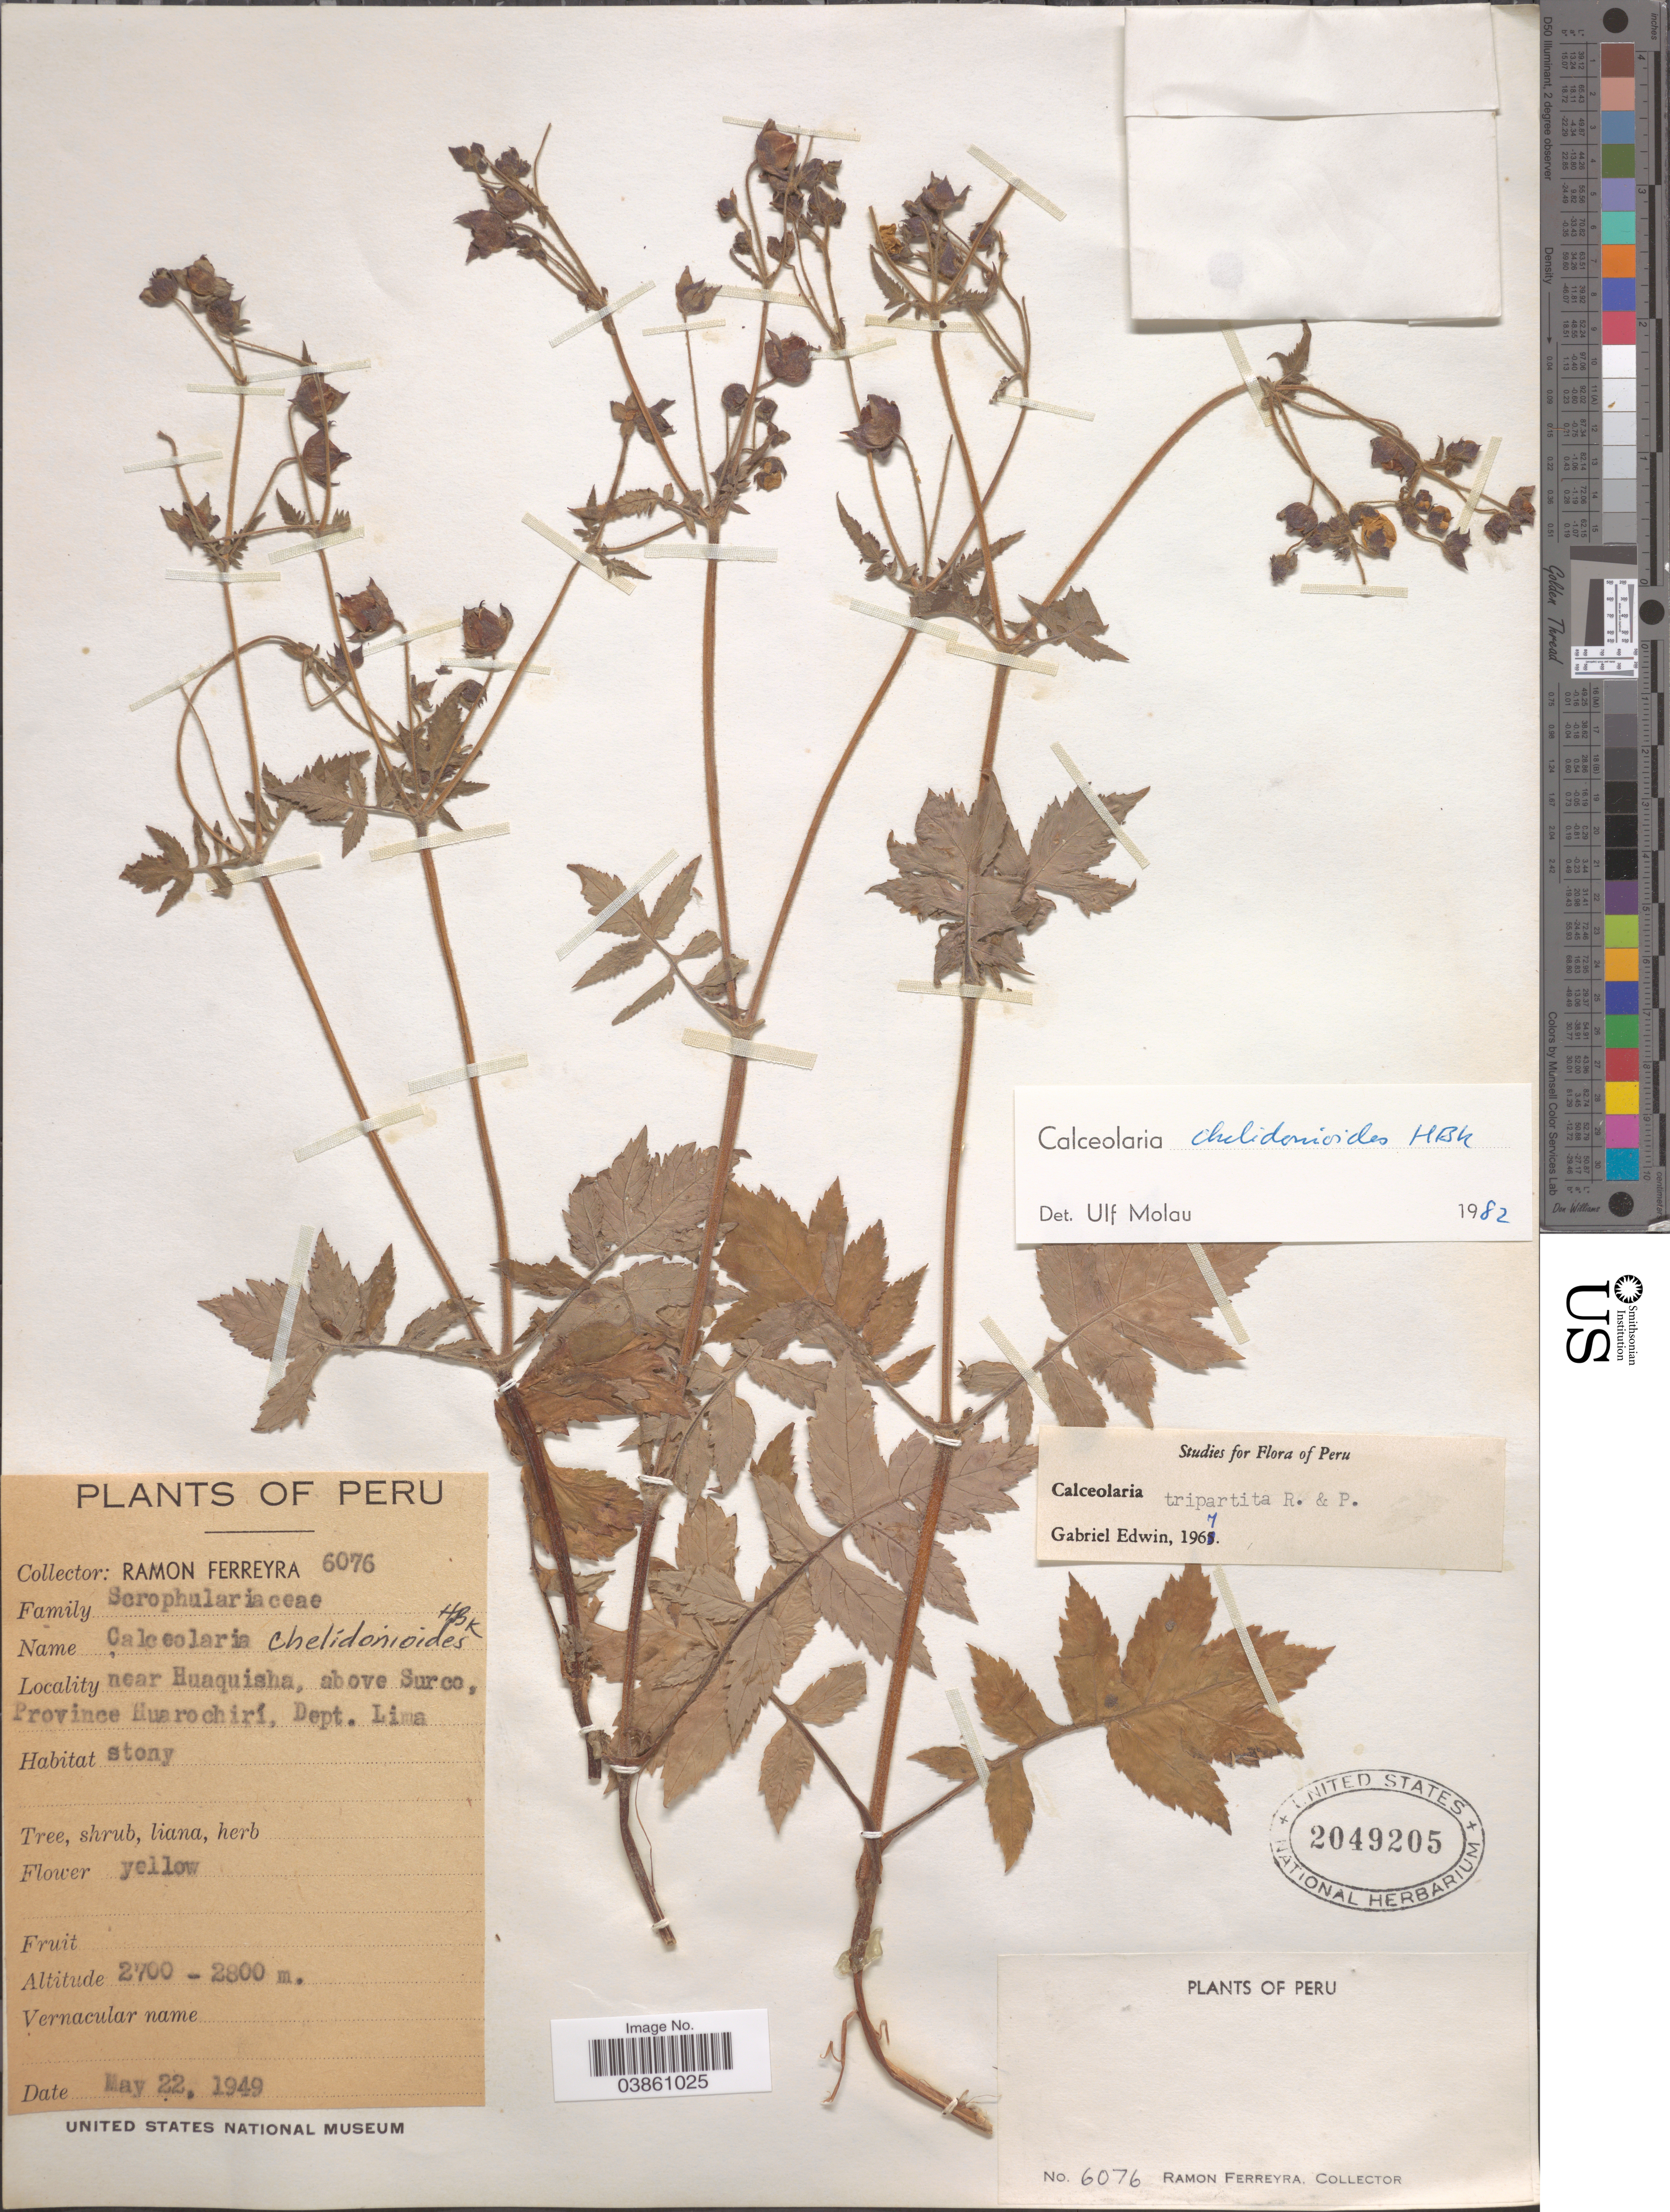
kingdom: Plantae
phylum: Tracheophyta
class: Magnoliopsida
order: Lamiales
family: Calceolariaceae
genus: Calceolaria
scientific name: Calceolaria chelidonioides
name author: Kunth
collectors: R. A. Ferreyra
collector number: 6076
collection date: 1949-05-22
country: Peru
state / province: Lima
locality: Near Huaquisha, above Surco, Province Huarochirí, Dept. Lima.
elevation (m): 2700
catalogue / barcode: US 2049205